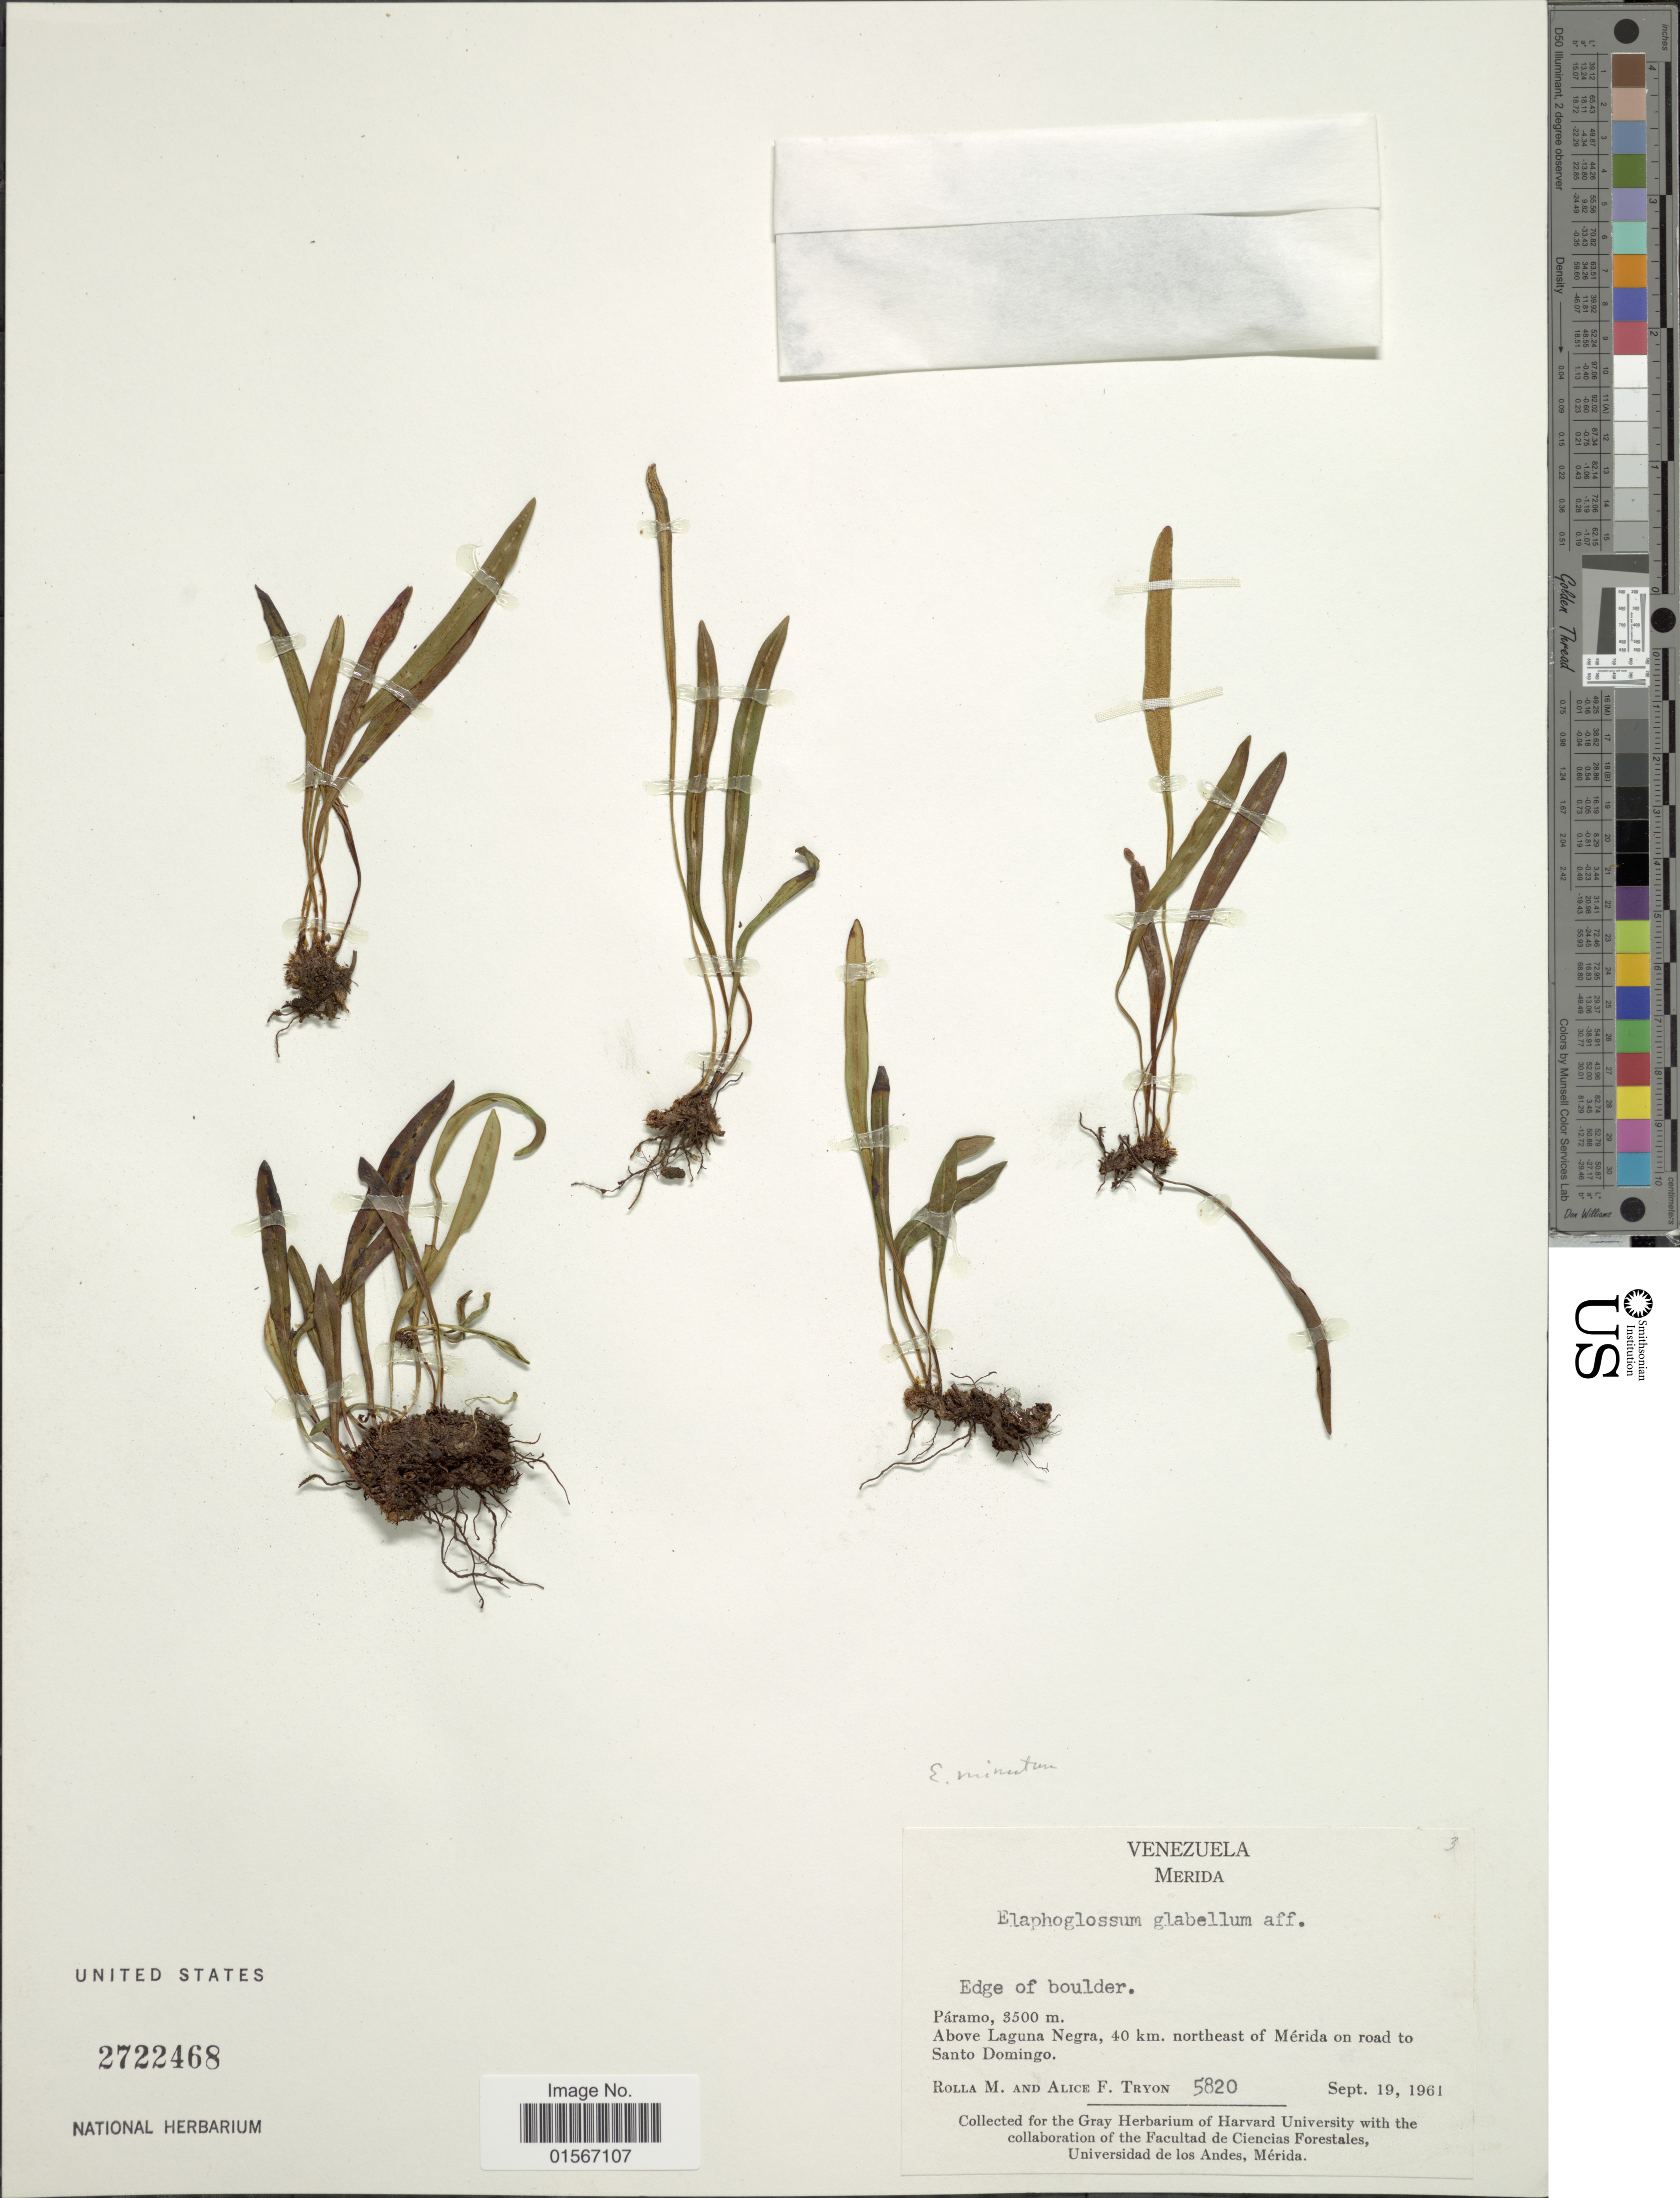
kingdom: Plantae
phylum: Tracheophyta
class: Polypodiopsida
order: Polypodiales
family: Dryopteridaceae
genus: Elaphoglossum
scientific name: Elaphoglossum minutum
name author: (Pohl ex Fée) T. Moore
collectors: R. M. Tryon & A. F. Tryon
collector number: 5820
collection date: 1961-09-19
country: Venezuela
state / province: Mérida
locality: Páramo, Above Laguna Negra, 40 km. northeast of Mérida on road to Santo Domingo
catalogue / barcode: US 2722468